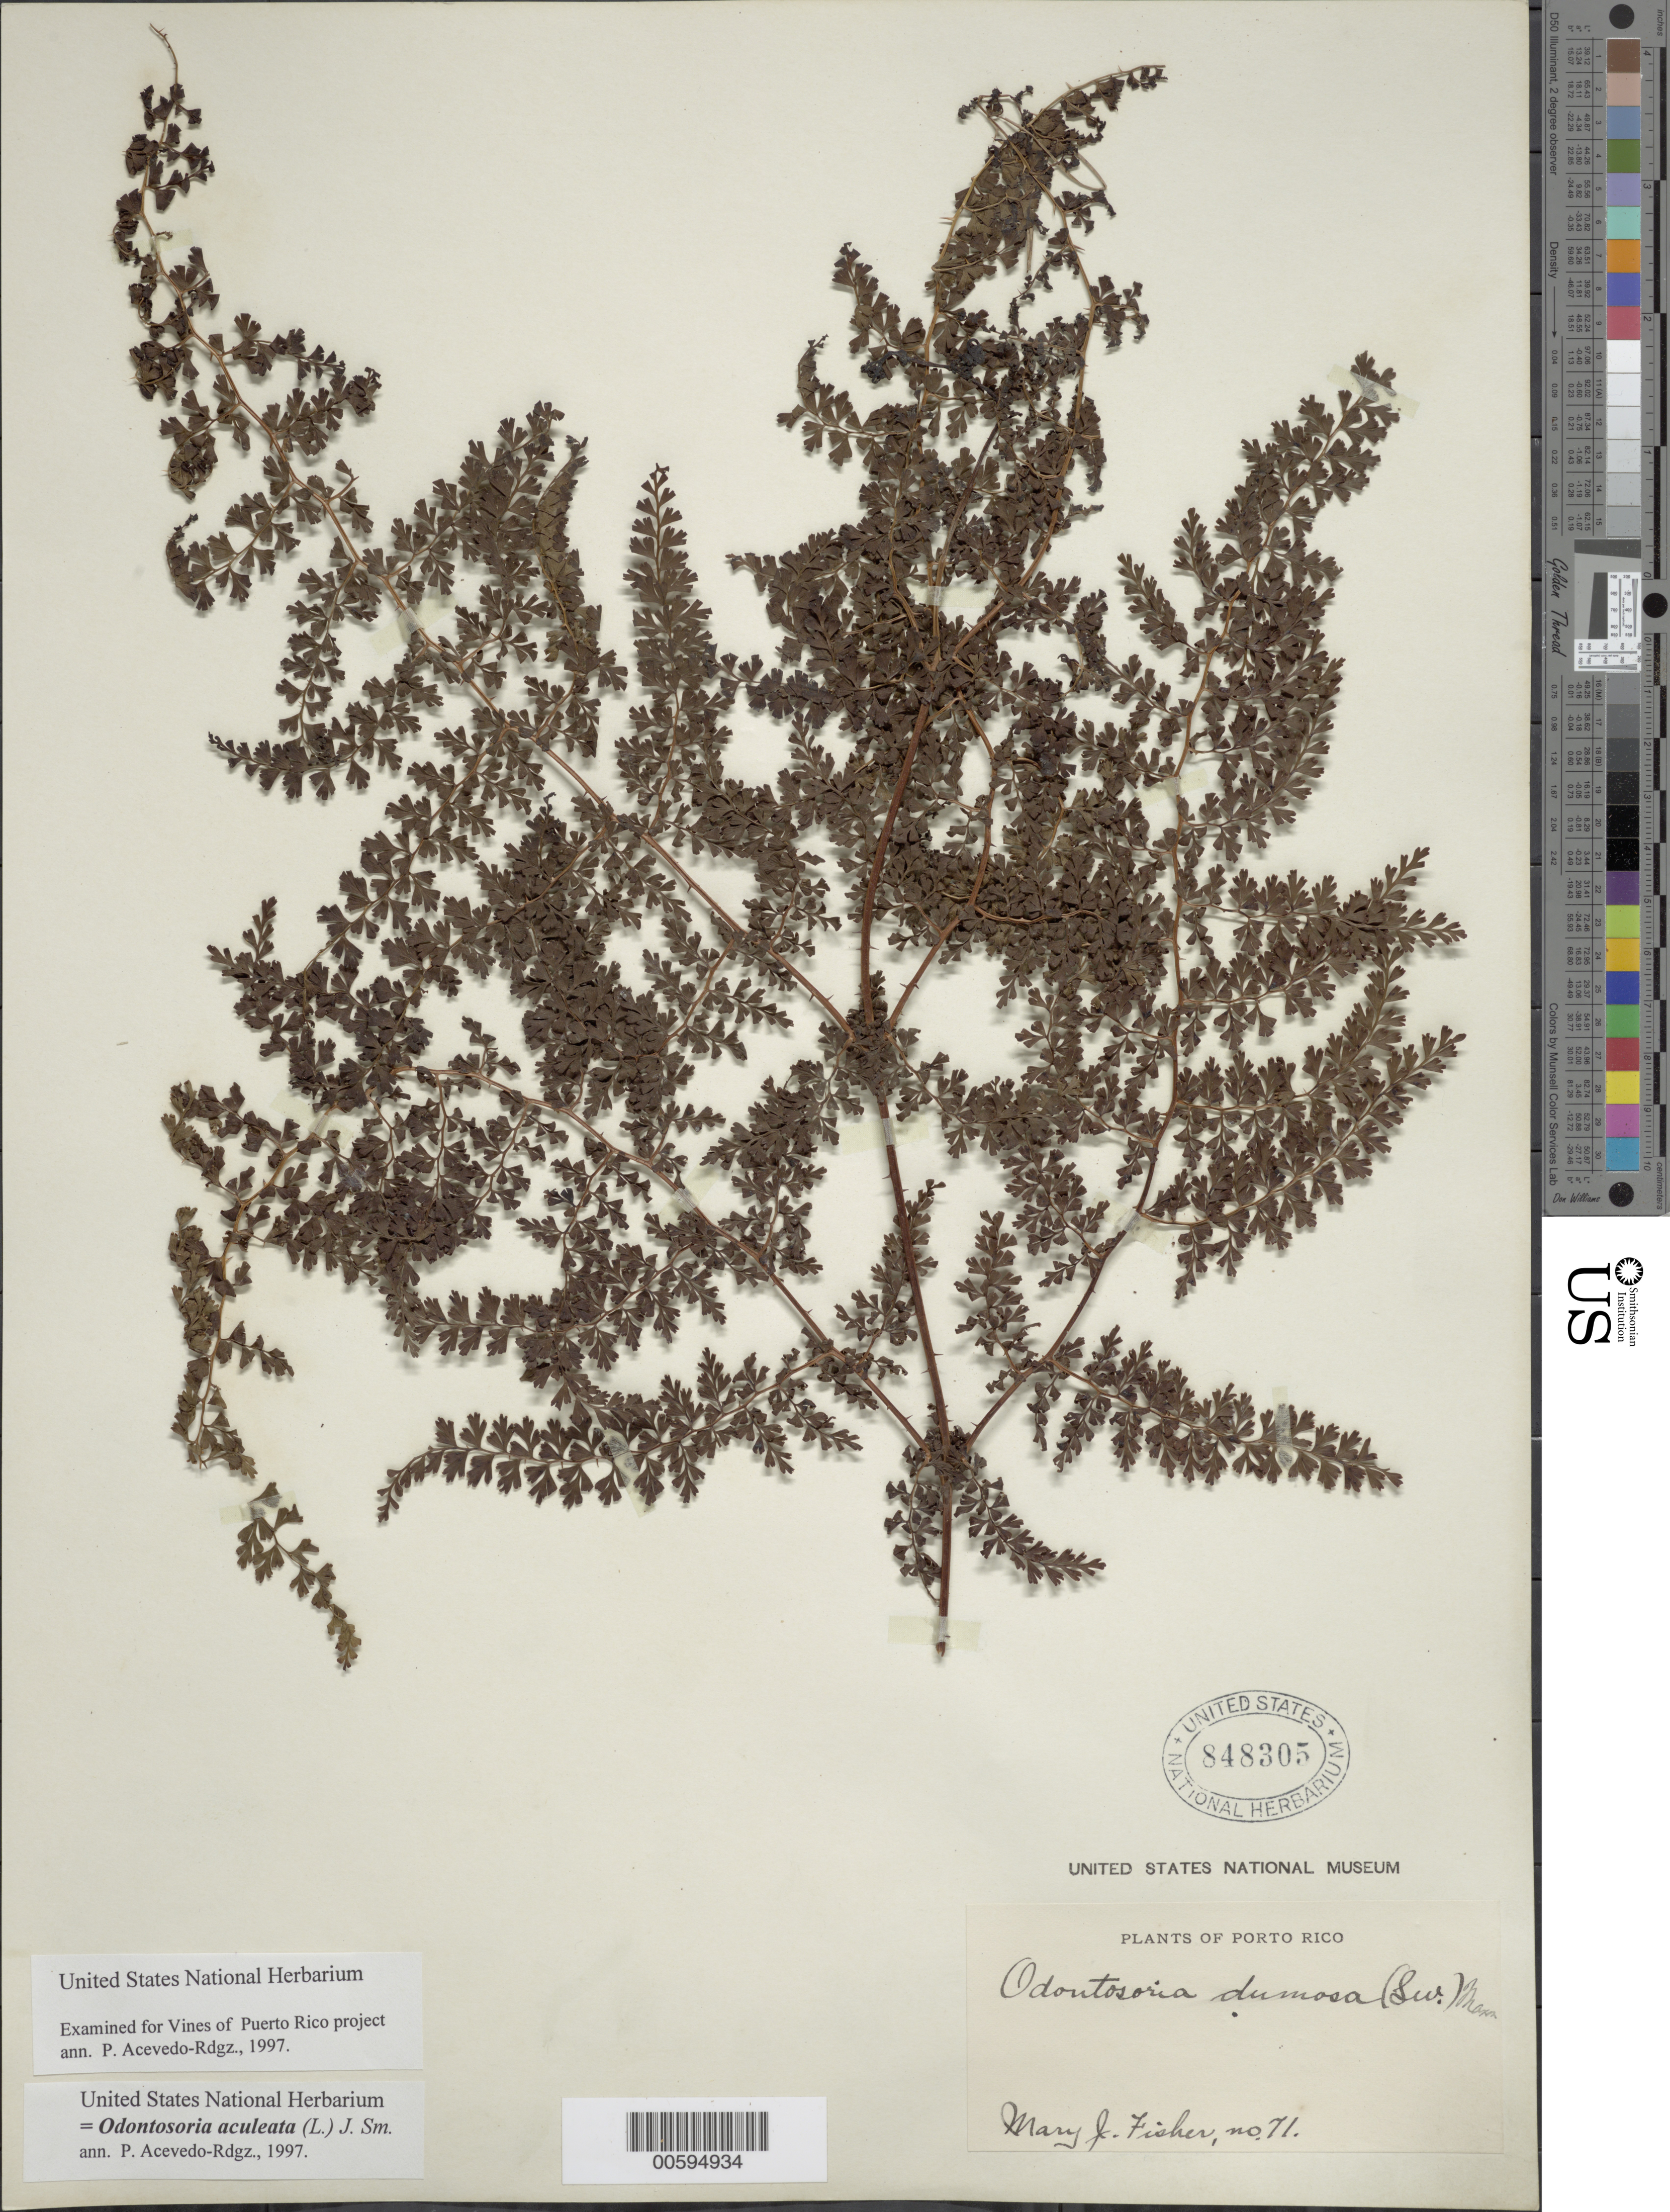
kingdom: Plantae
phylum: Tracheophyta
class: Polypodiopsida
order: Polypodiales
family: Lindsaeaceae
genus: Odontosoria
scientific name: Odontosoria aculeata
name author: (L.) J. Sm.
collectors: M. J. Fisher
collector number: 71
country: Puerto Rico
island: Greater Antilles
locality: Sierra de Naguabo ad Rio Blanco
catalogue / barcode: US 848305